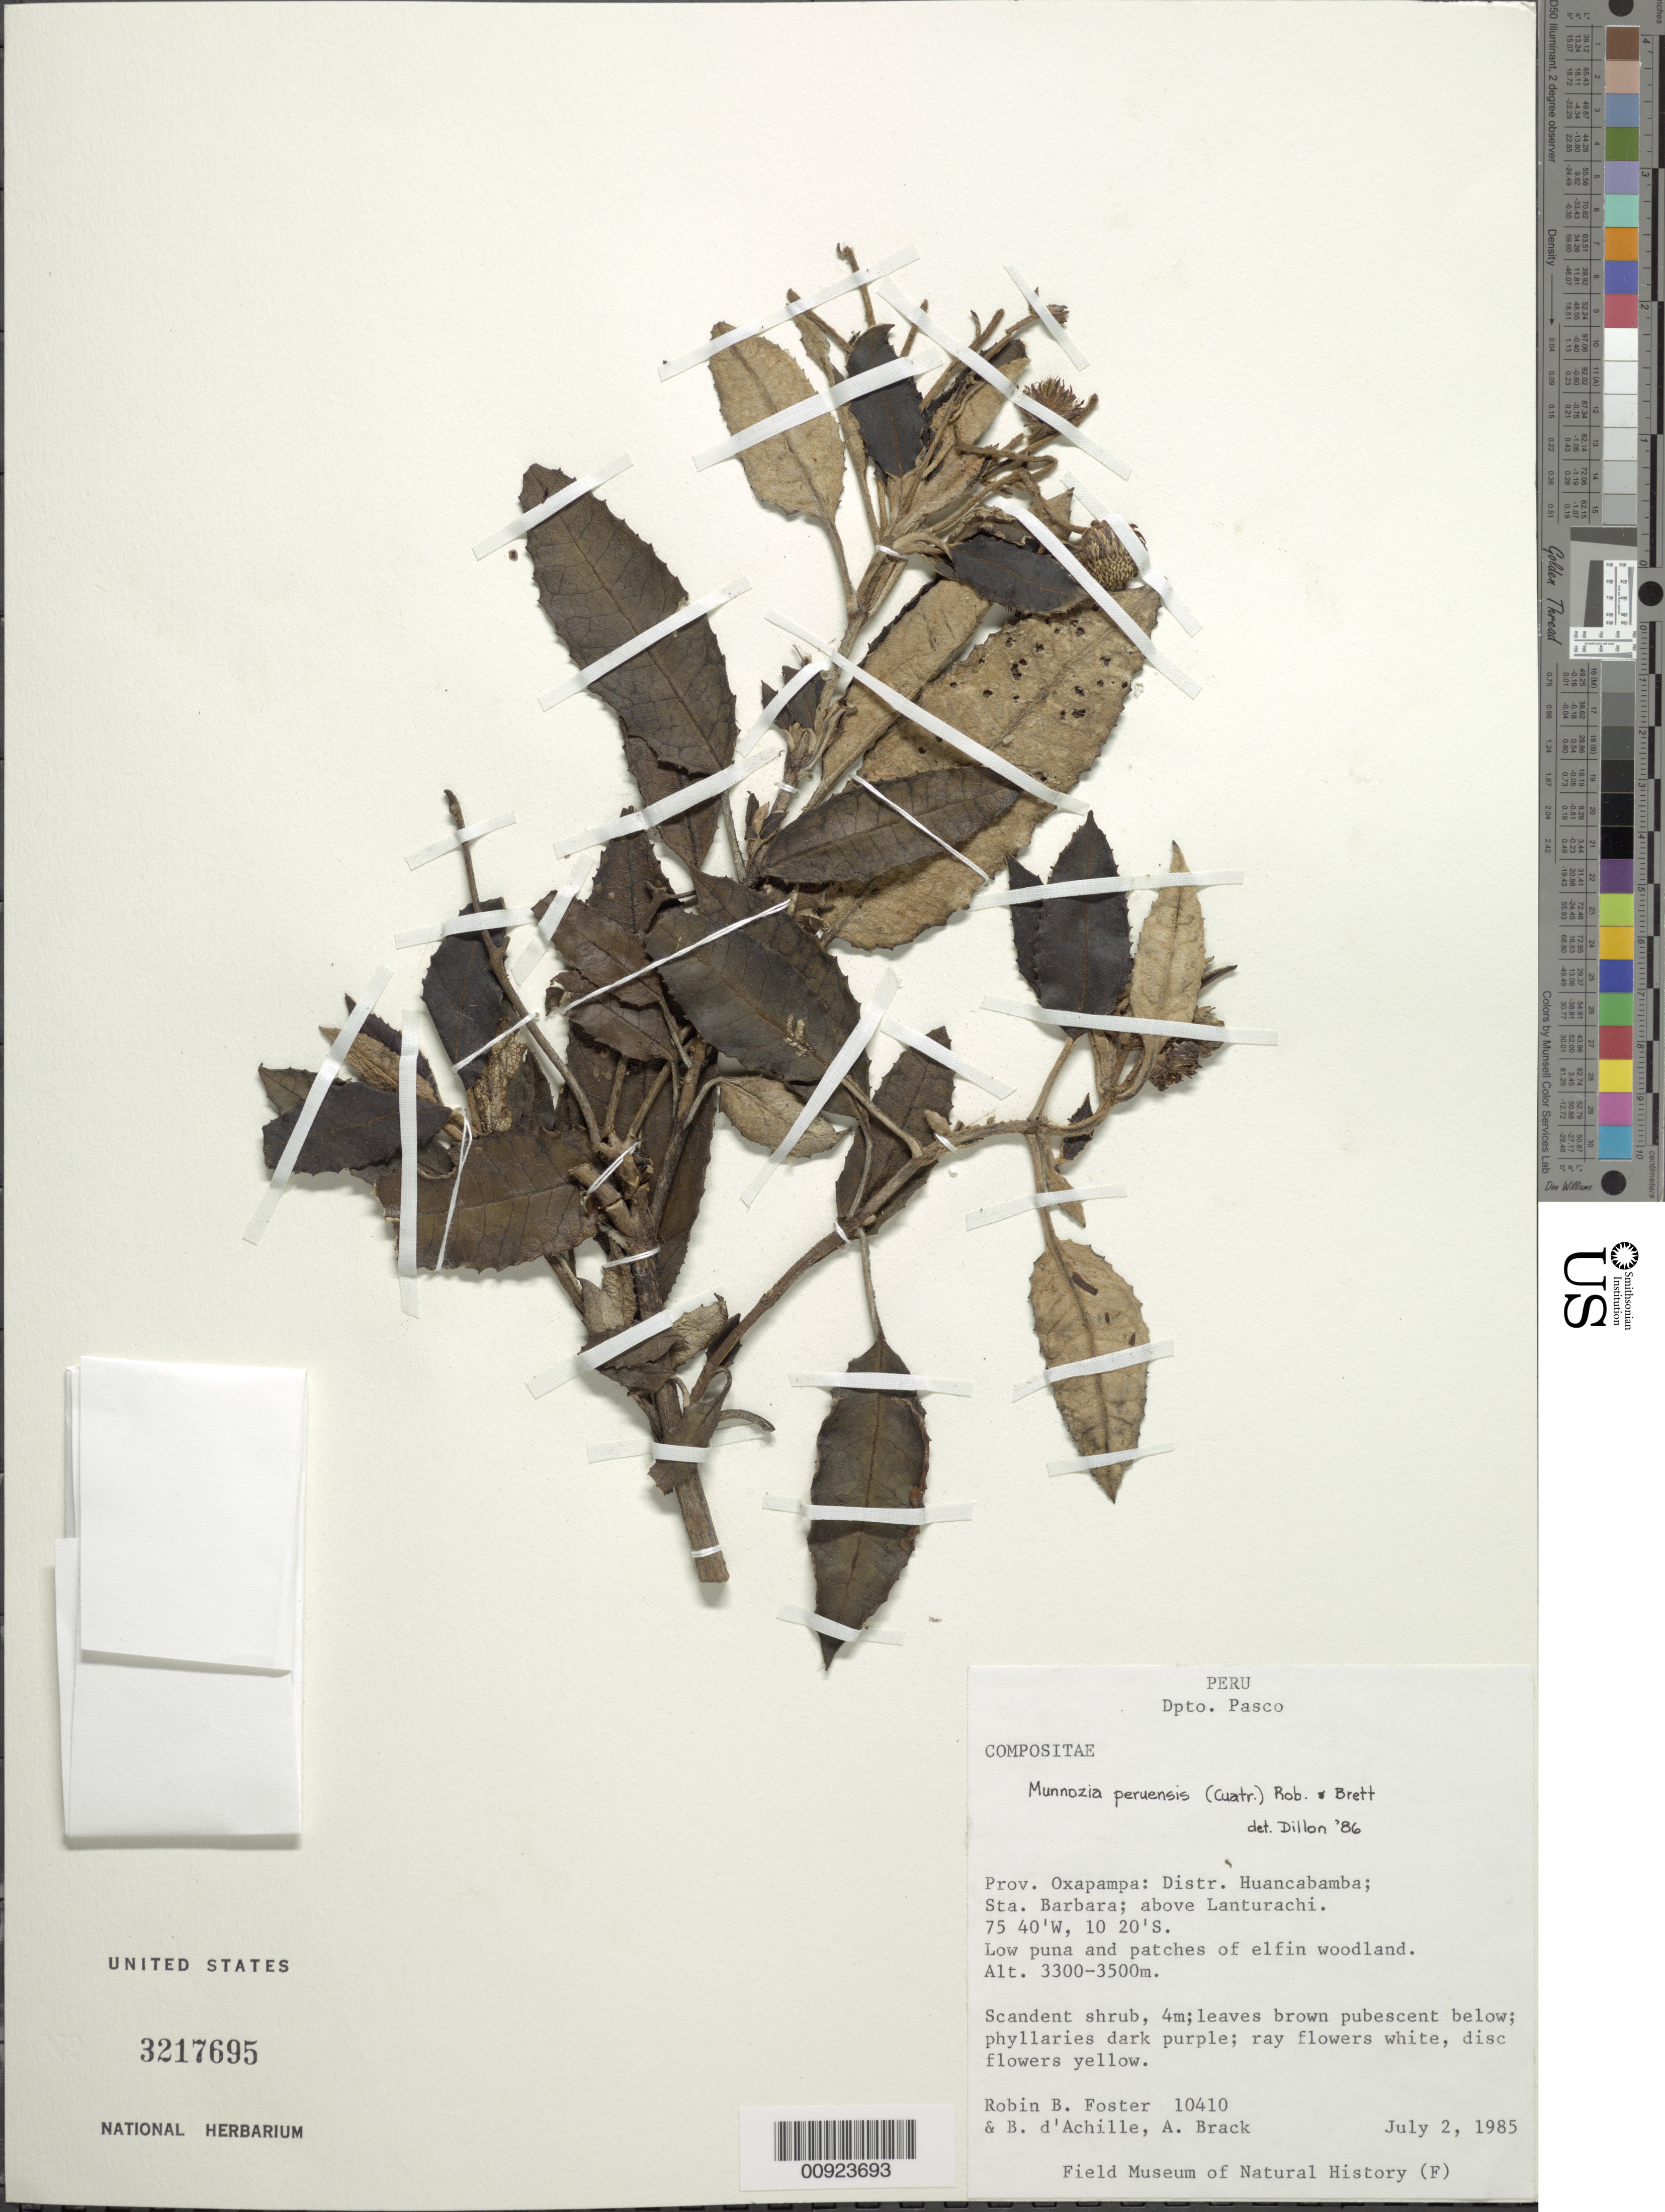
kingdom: Plantae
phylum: Tracheophyta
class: Magnoliopsida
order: Asterales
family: Asteraceae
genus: Munnozia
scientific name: Munnozia peruensis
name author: (Cuatrec.) H. Rob. & Brettell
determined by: Dillon, M. O.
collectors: R. B. Foster, B. d'Achille & A. Brack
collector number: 10410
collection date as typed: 2 July 1985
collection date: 1985-07-02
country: Peru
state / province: Pasco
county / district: Oxapampa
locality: Distr. Huancabamba; Sta. Barbara; above Lanturachi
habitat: Low puna and patches of elfin woodland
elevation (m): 3300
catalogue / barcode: US 3217695